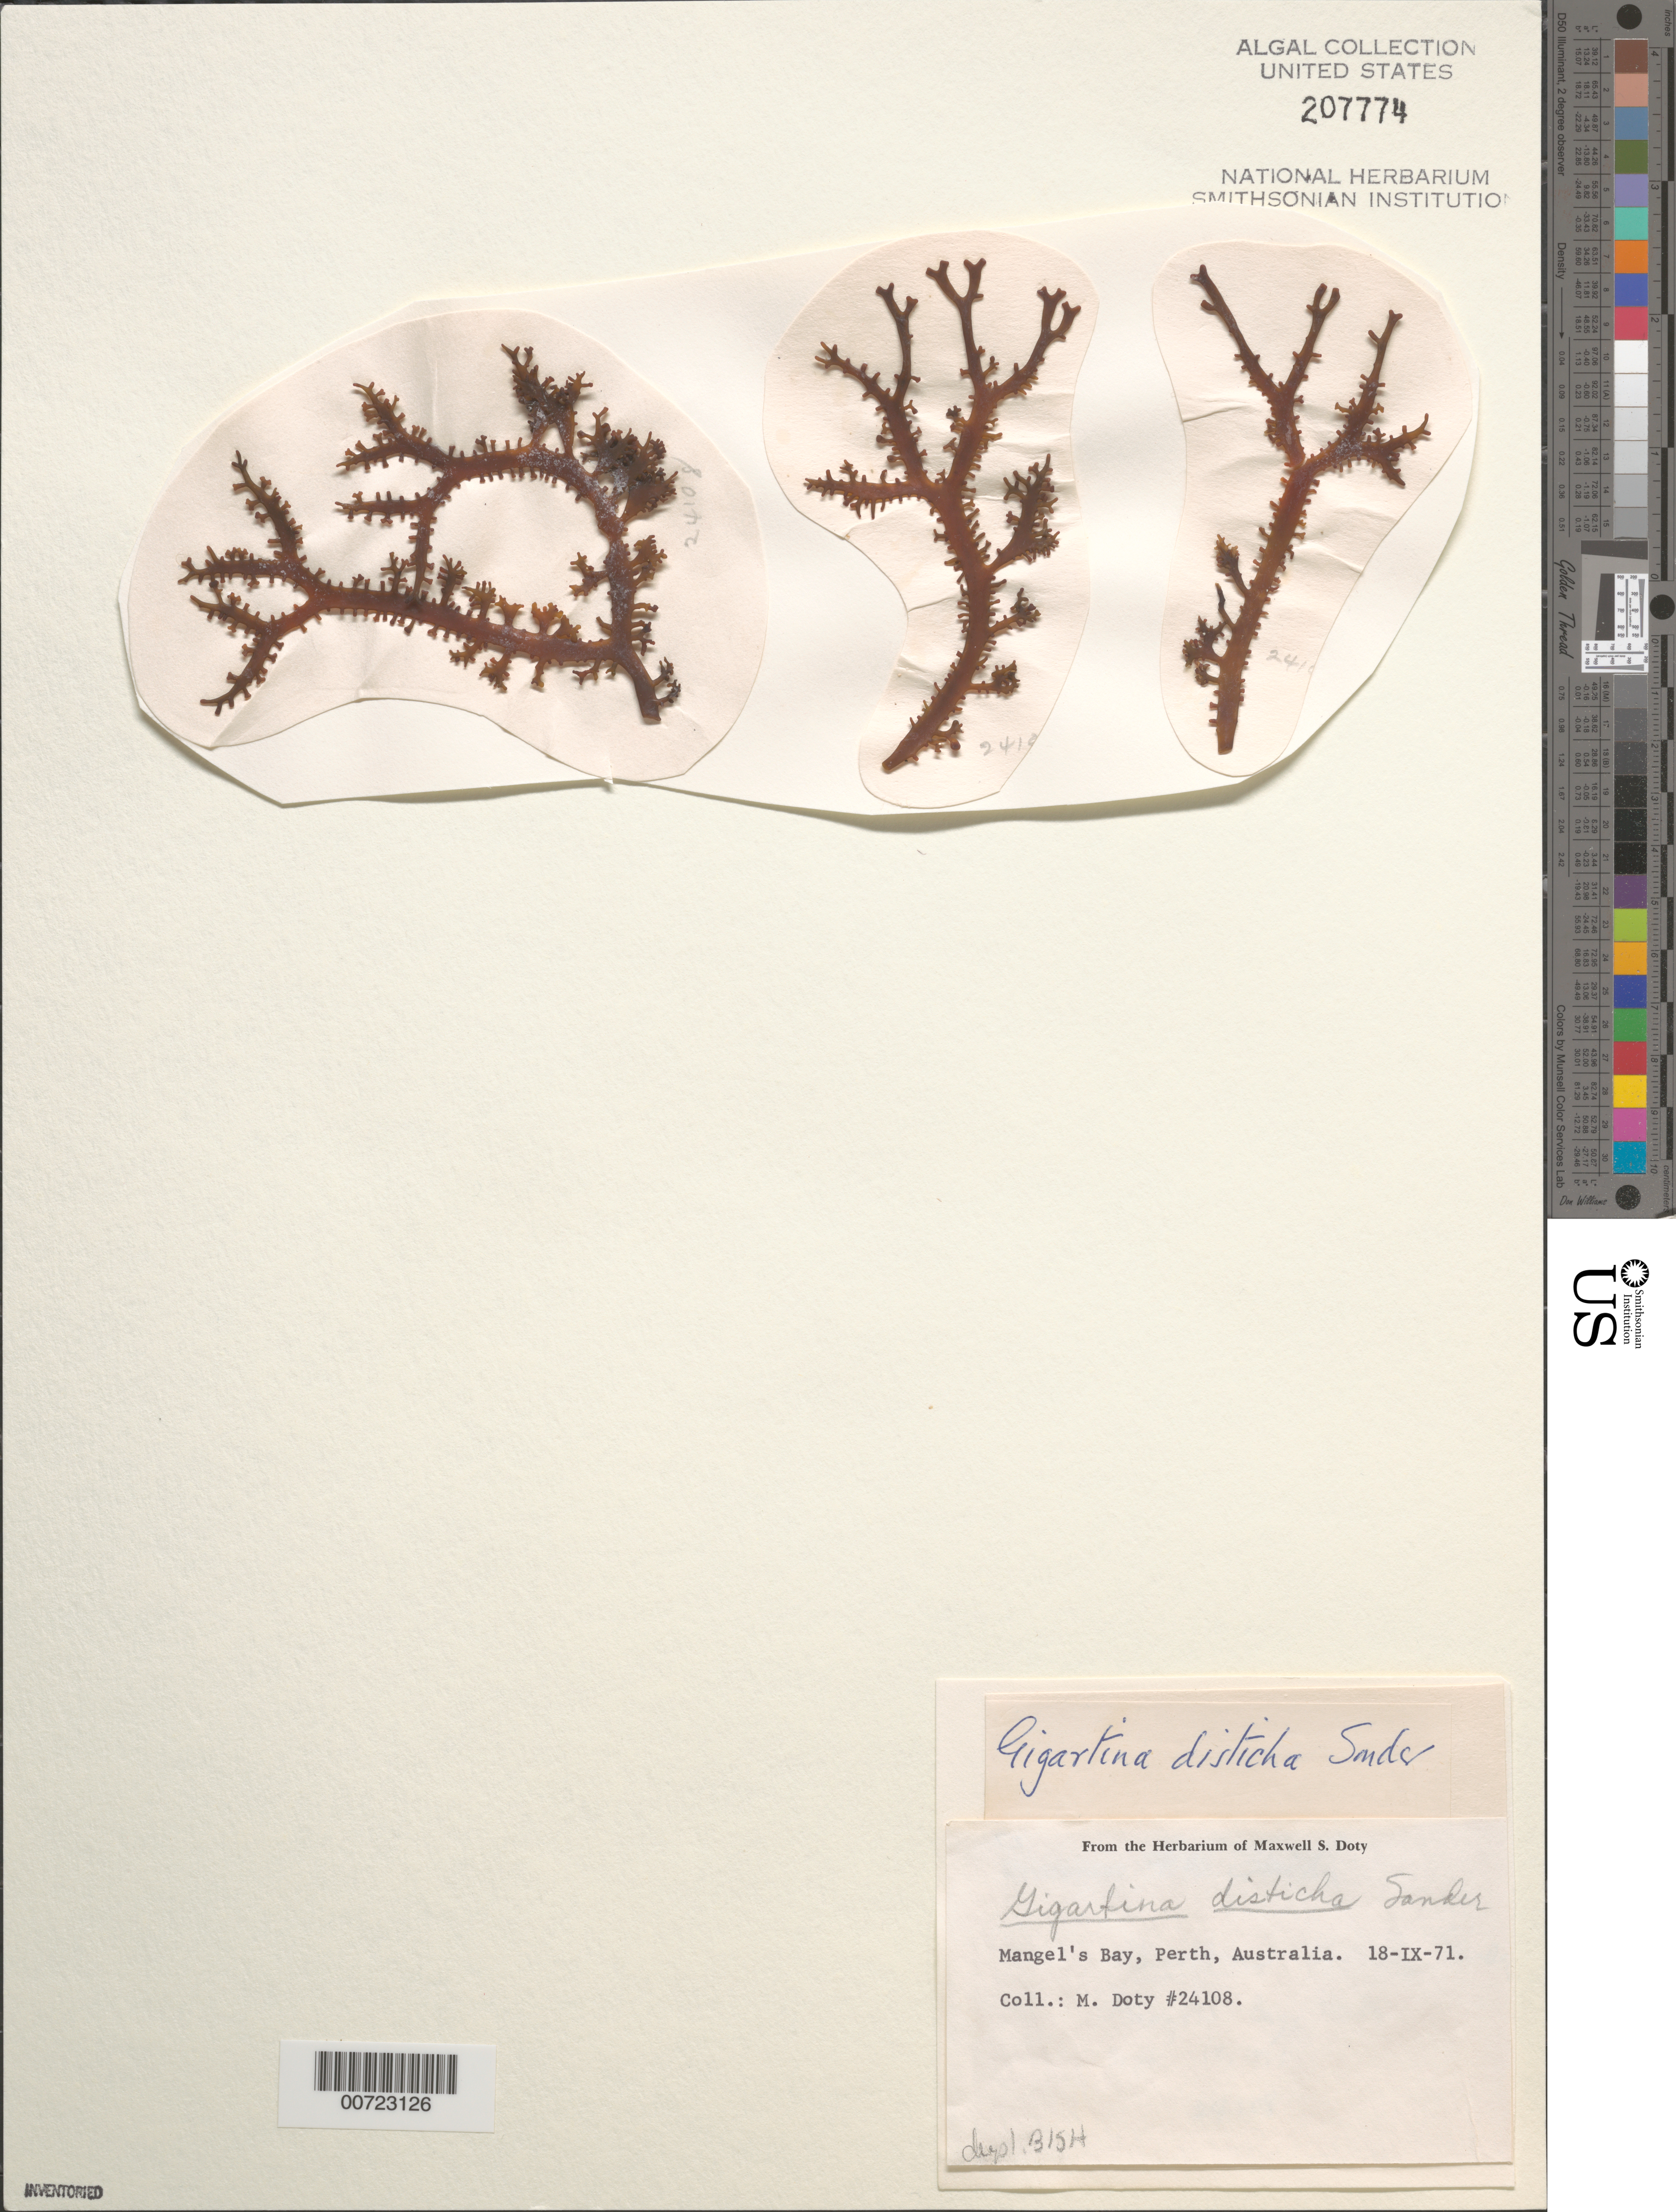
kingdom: Plantae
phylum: Rhodophyta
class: Florideophyceae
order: Gigartinales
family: Gigartinaceae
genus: Gigartina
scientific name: Gigartina disticha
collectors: M. S. Doty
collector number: MSD 24108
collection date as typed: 18 Sep 1971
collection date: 1971-09-18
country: Australia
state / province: Western Australia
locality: Mangel's Bay, Perth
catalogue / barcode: US 207774